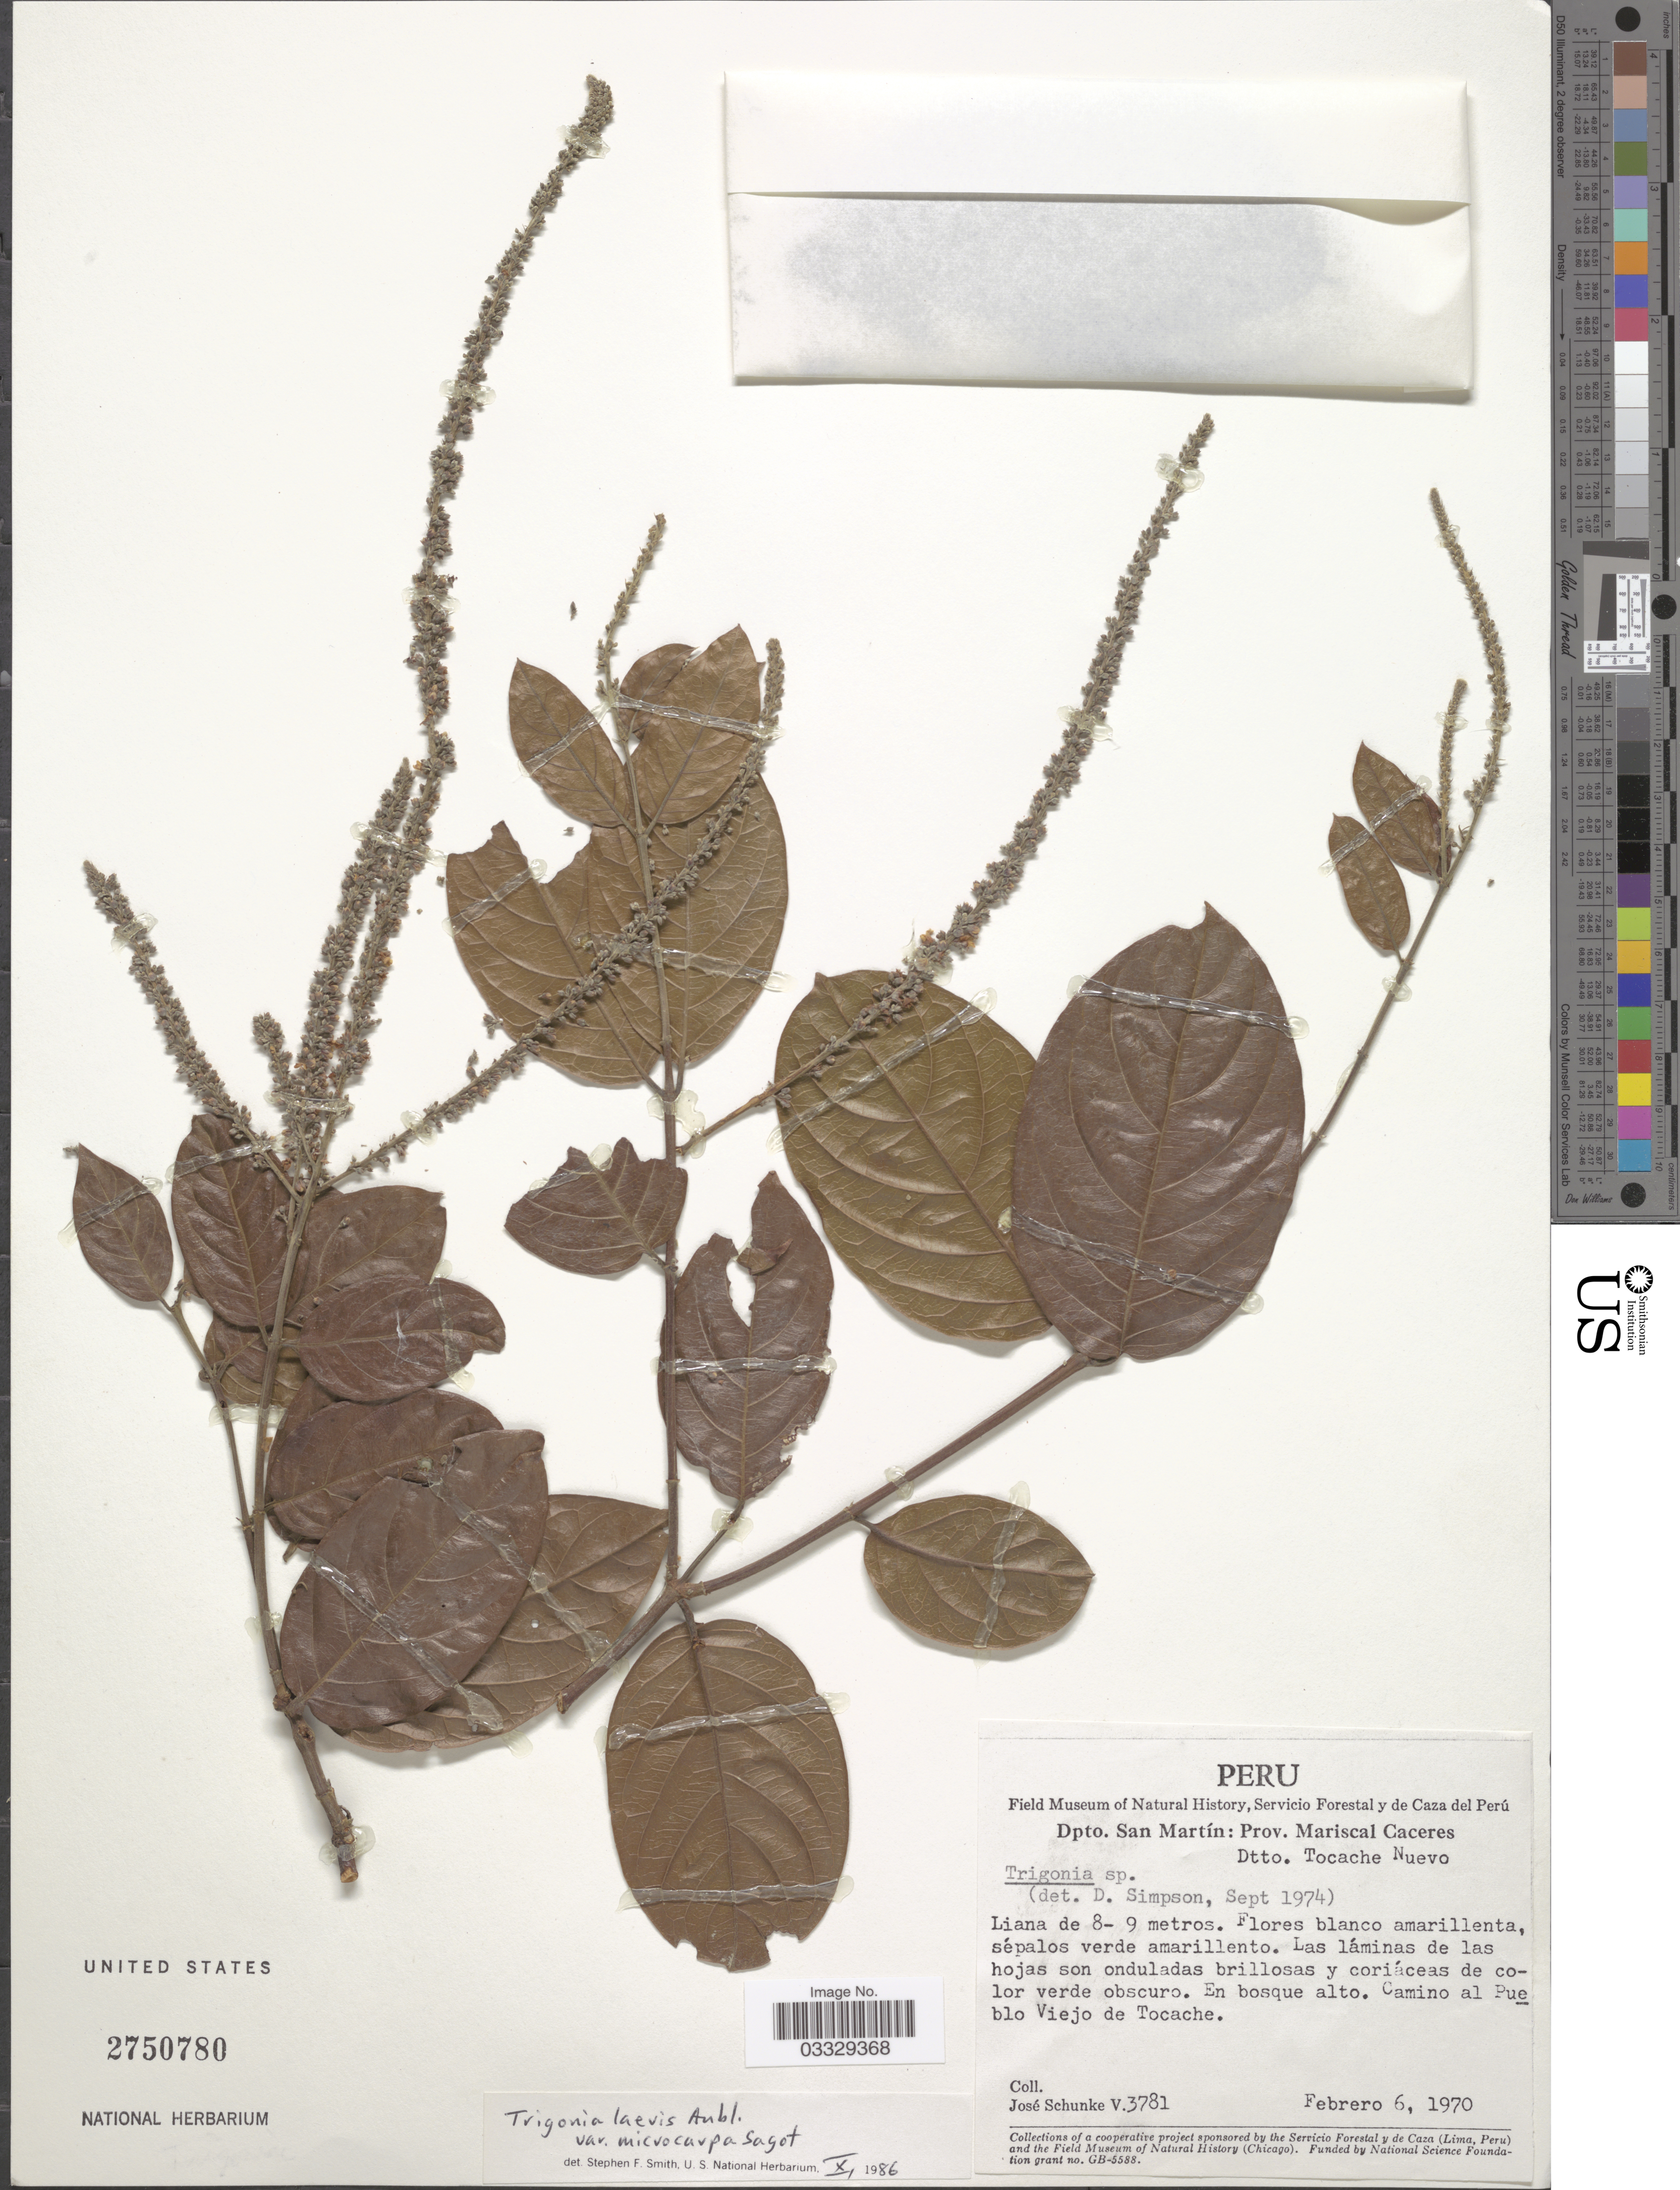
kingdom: Plantae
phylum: Tracheophyta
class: Magnoliopsida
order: Malpighiales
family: Trigoniaceae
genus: Trigonia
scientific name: Trigonia laevis var. microcarpa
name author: (Sagot ex Warm.) Sagot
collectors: J. Schunke Vigo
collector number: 3781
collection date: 1970-02-06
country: Peru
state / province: San Martín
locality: Dpto. San Martín: Prov. Mariscal Caceres. Dtto. Tocache Nuevo. Camino al Pueblo Viejo de Tocache.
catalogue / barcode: US 2750780